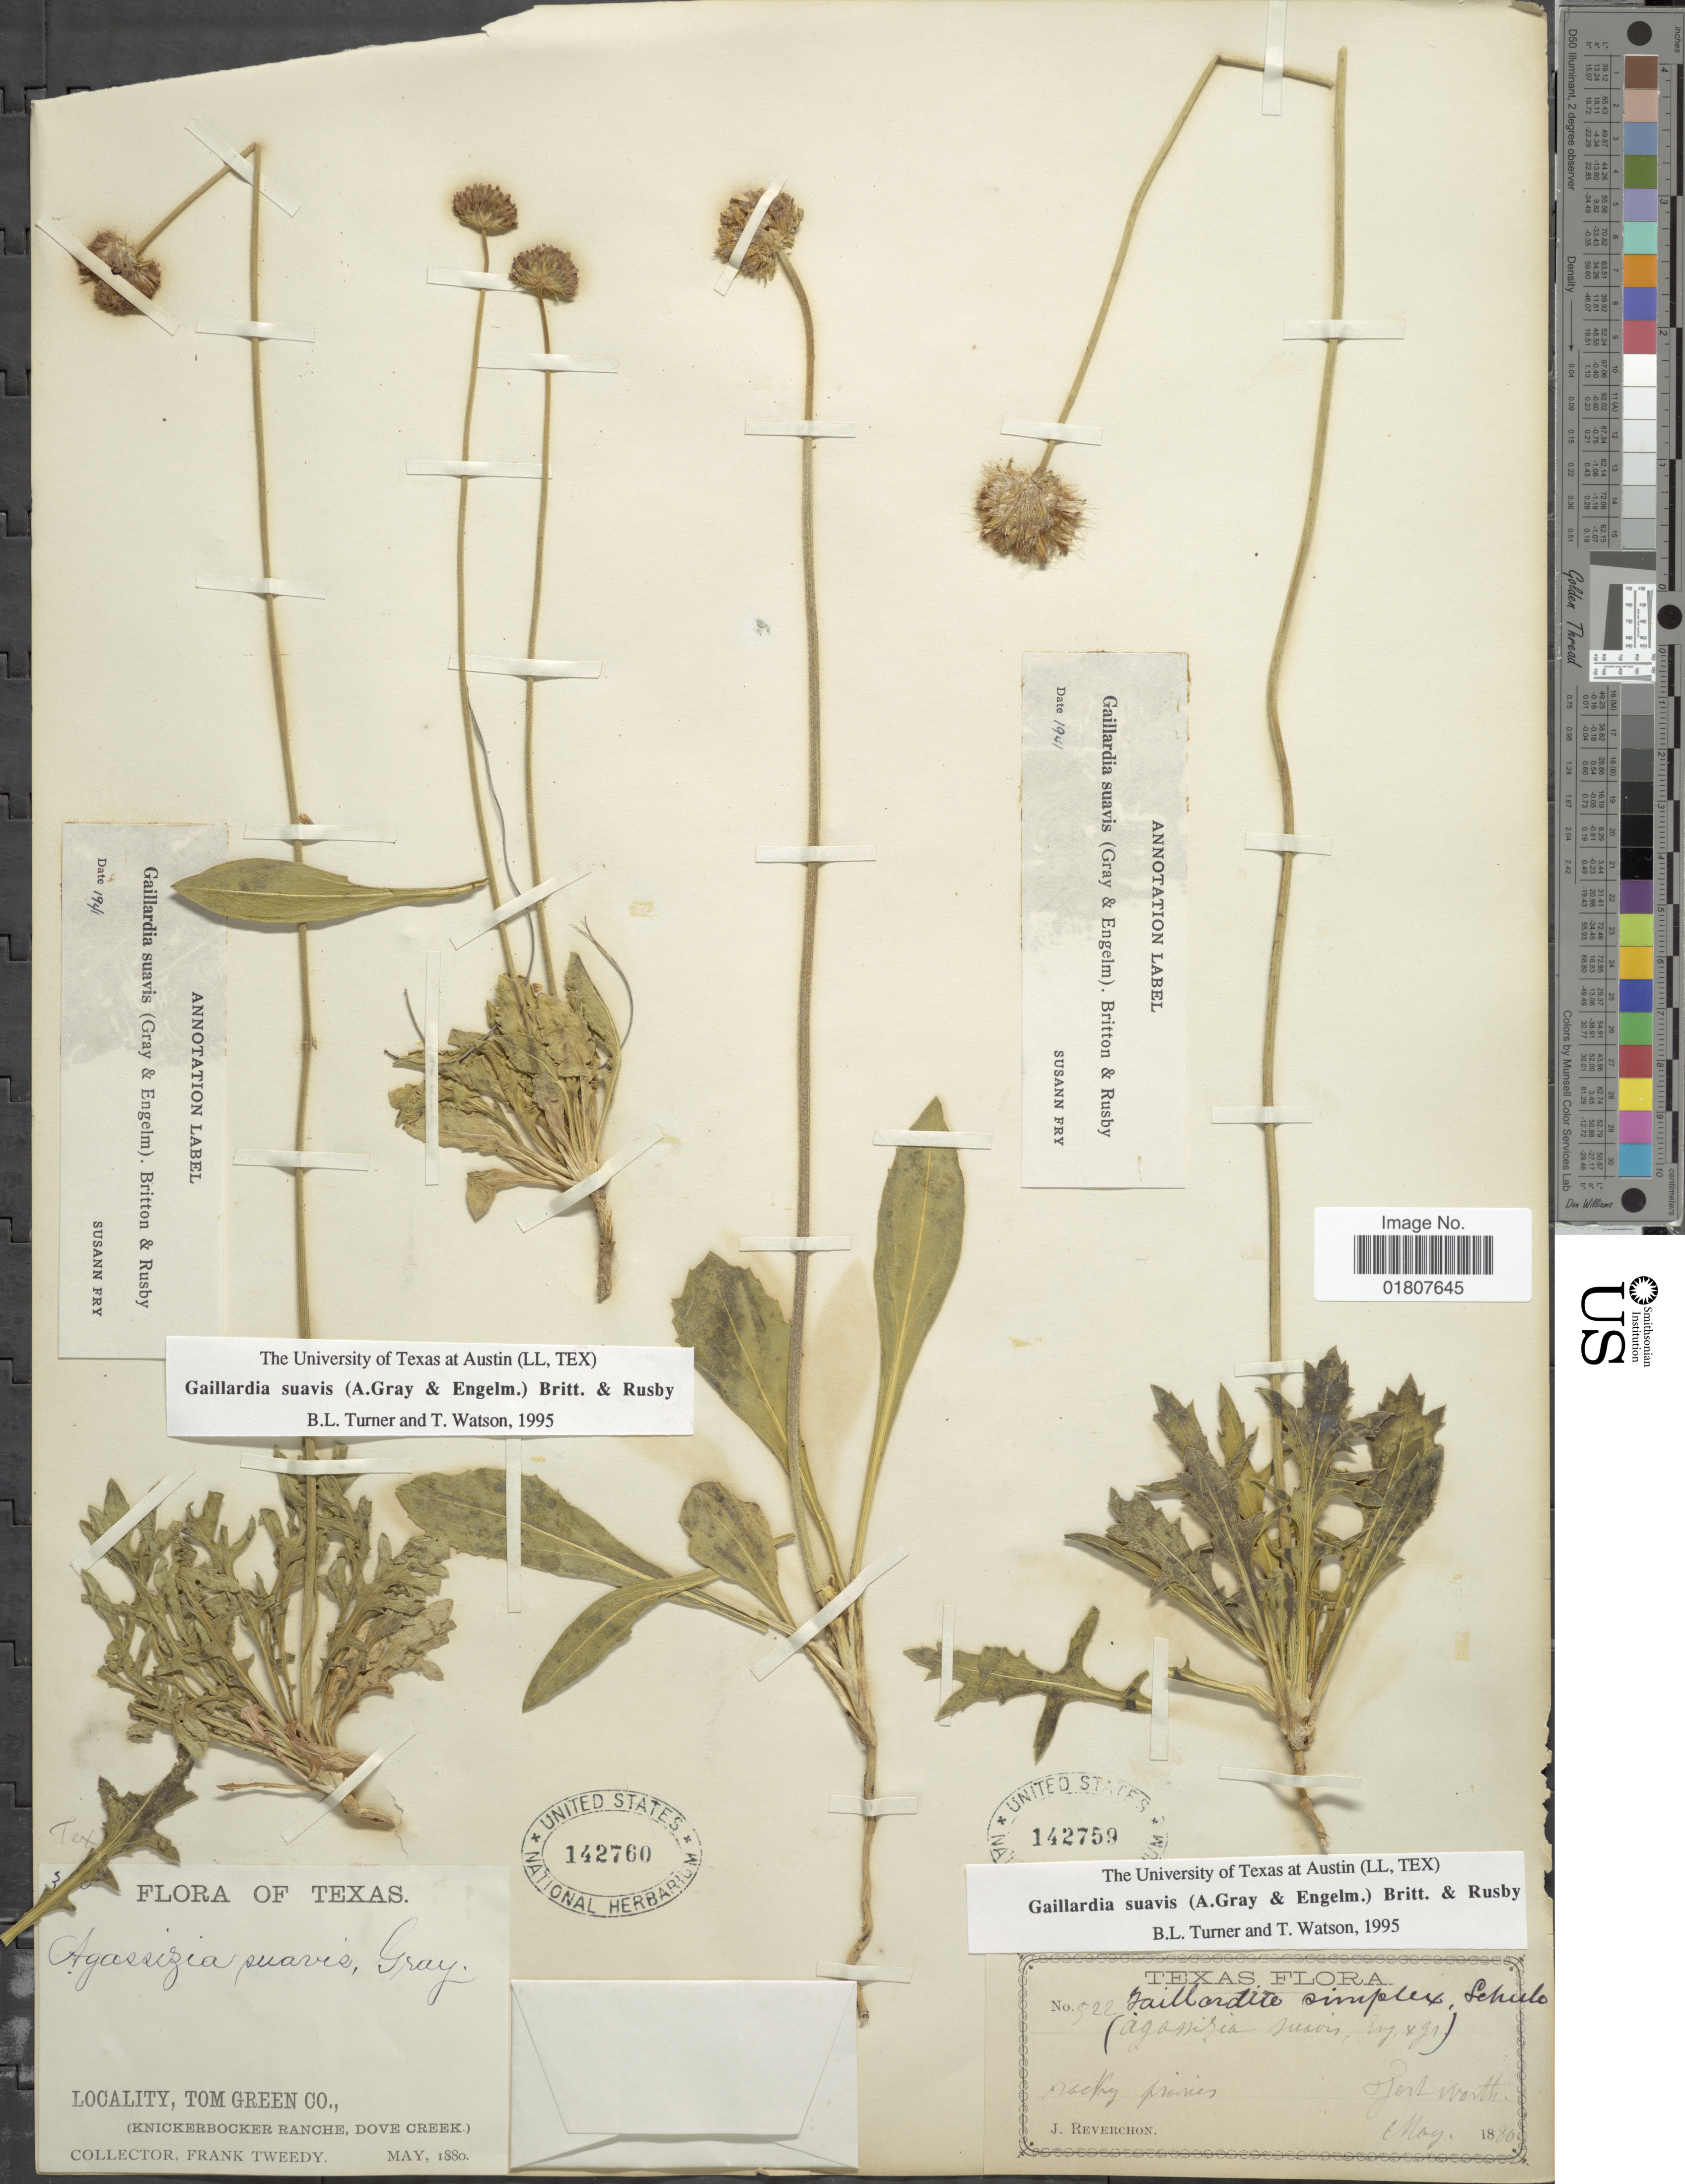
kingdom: Plantae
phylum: Tracheophyta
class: Magnoliopsida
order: Asterales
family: Asteraceae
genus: Gaillardia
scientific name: Gaillardia suavis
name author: (A. Gray & Engelm.) Britton & Rusby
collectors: J. Reverchon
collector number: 522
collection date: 1880-05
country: United States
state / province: Texas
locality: Rocky prairies. Fort Worth.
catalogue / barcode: US 142759